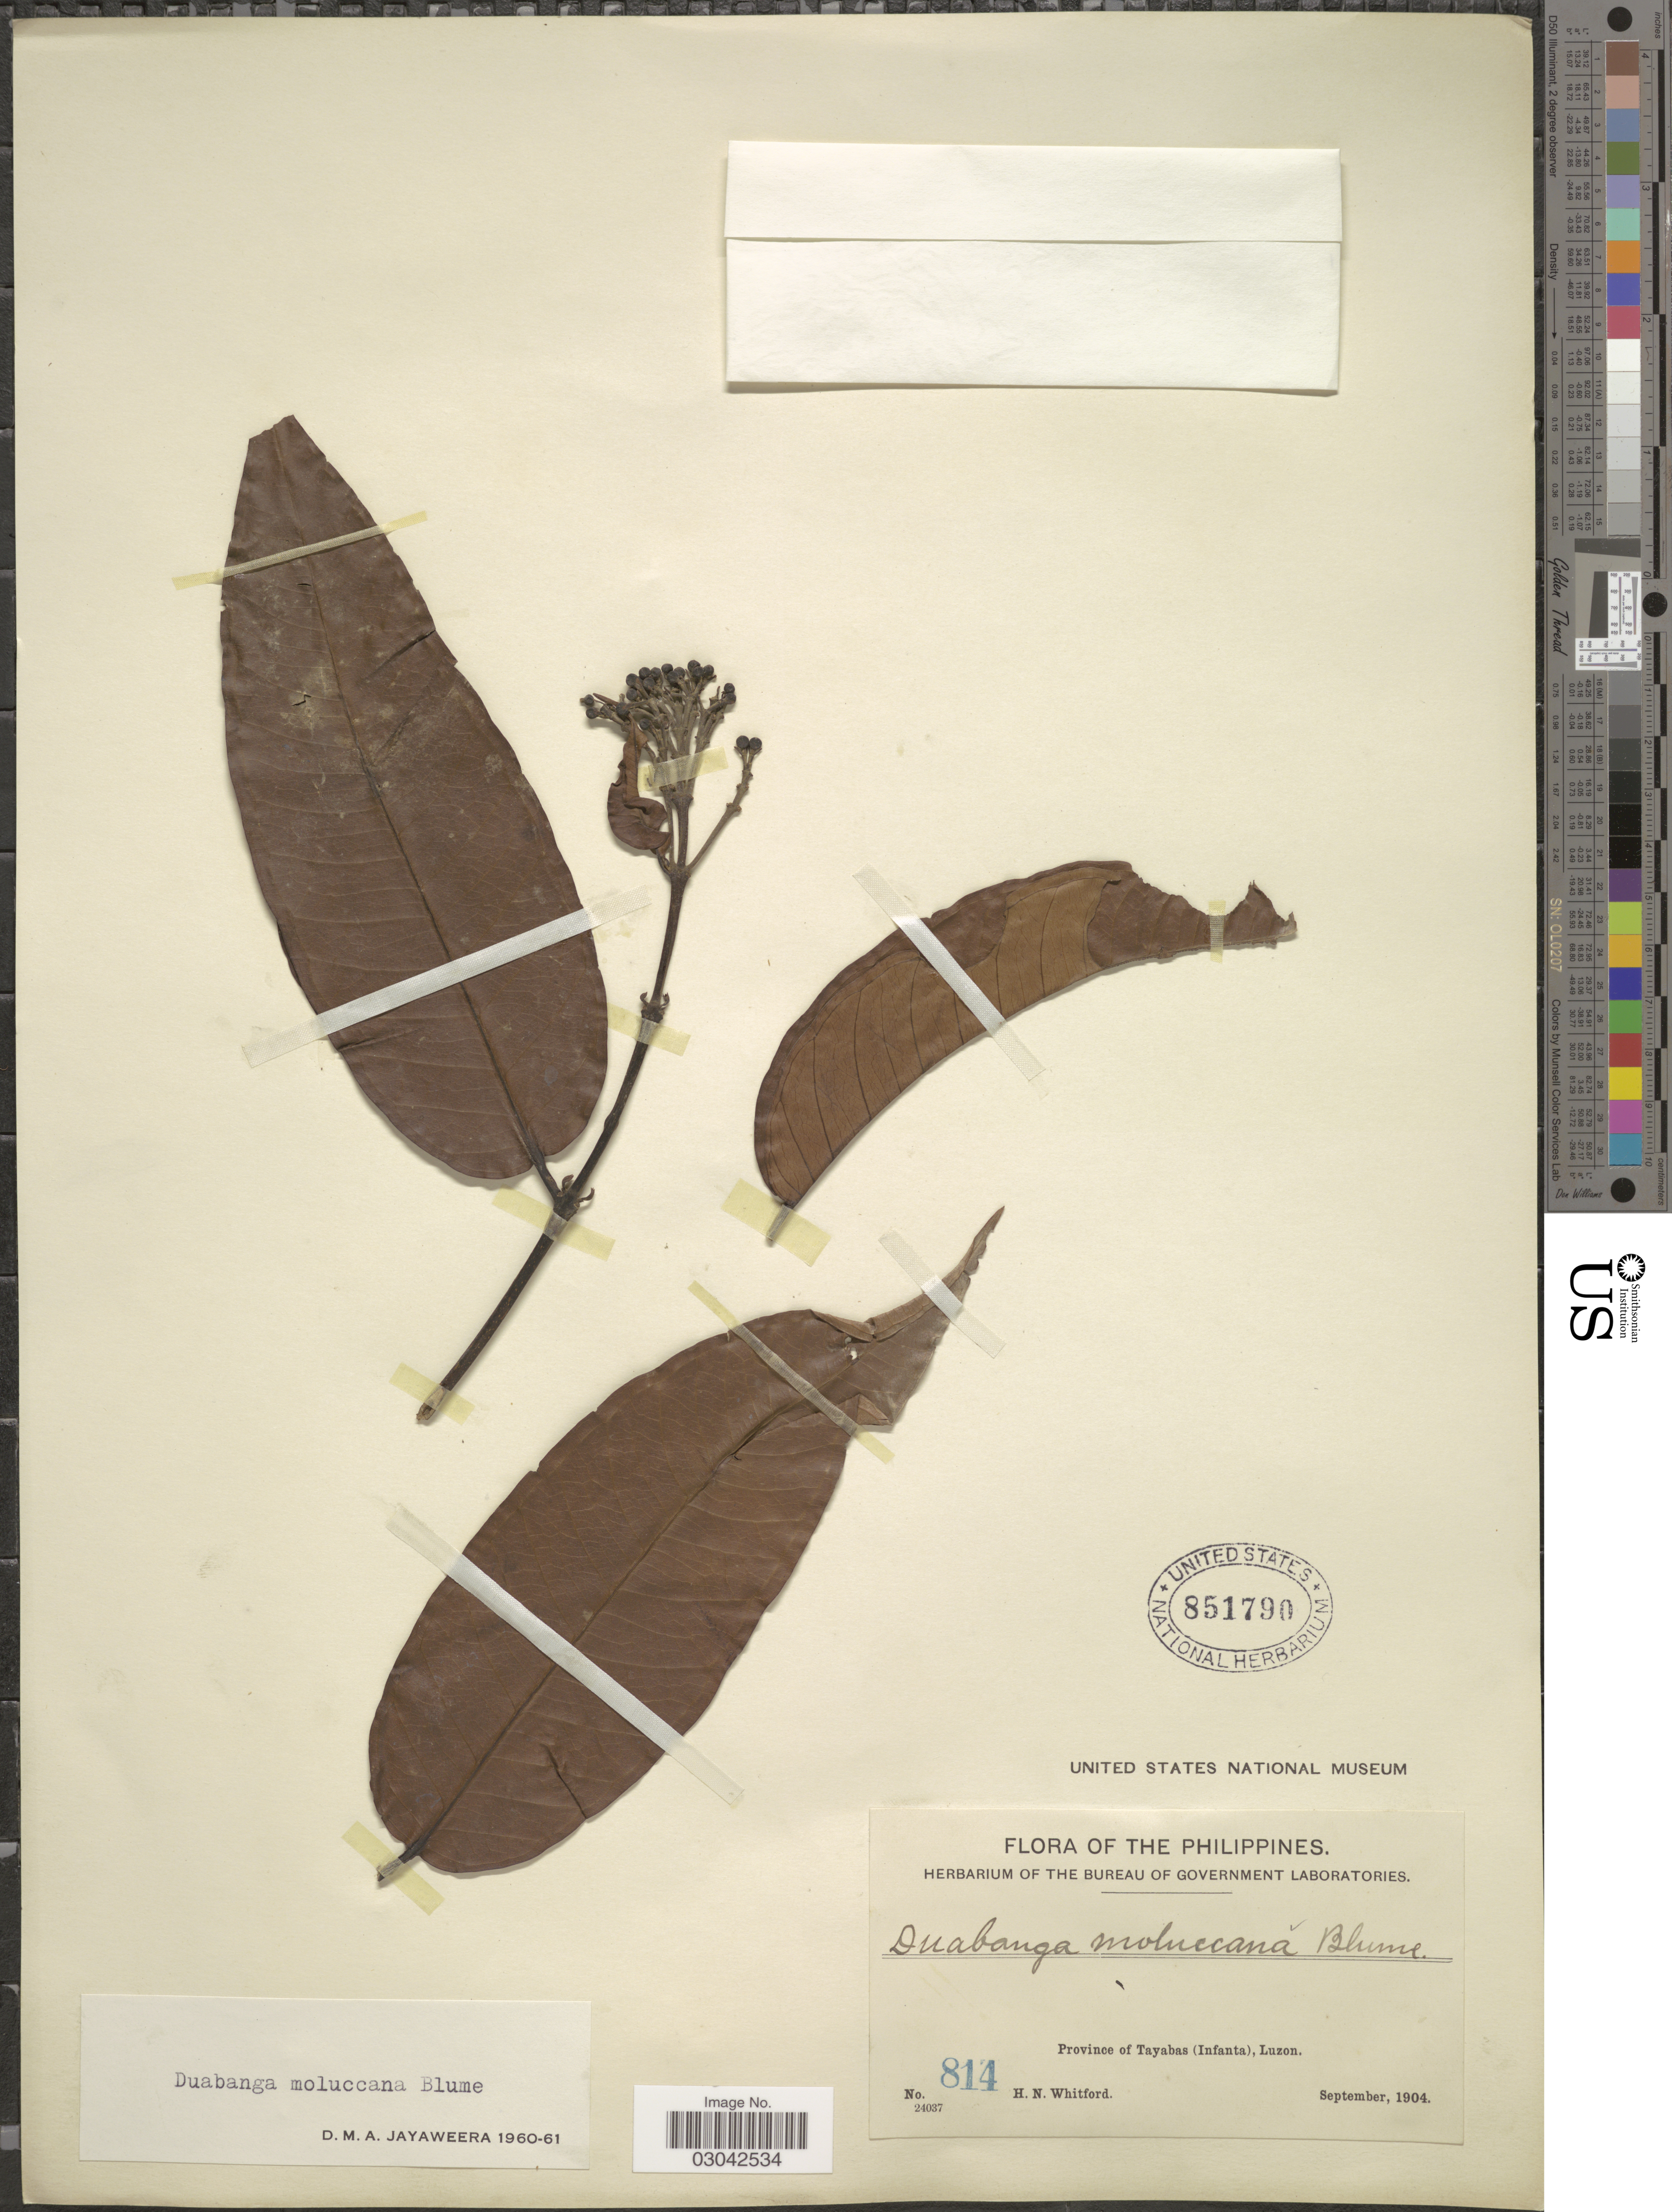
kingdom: Plantae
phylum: Tracheophyta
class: Magnoliopsida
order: Myrtales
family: Lythraceae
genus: Duabanga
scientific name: Duabanga moluccana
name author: Blume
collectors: H. N. Whitford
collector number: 814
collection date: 1904-09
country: Philippines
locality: Province of Tayabas (Infanta), Luzon.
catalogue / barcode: US 851790